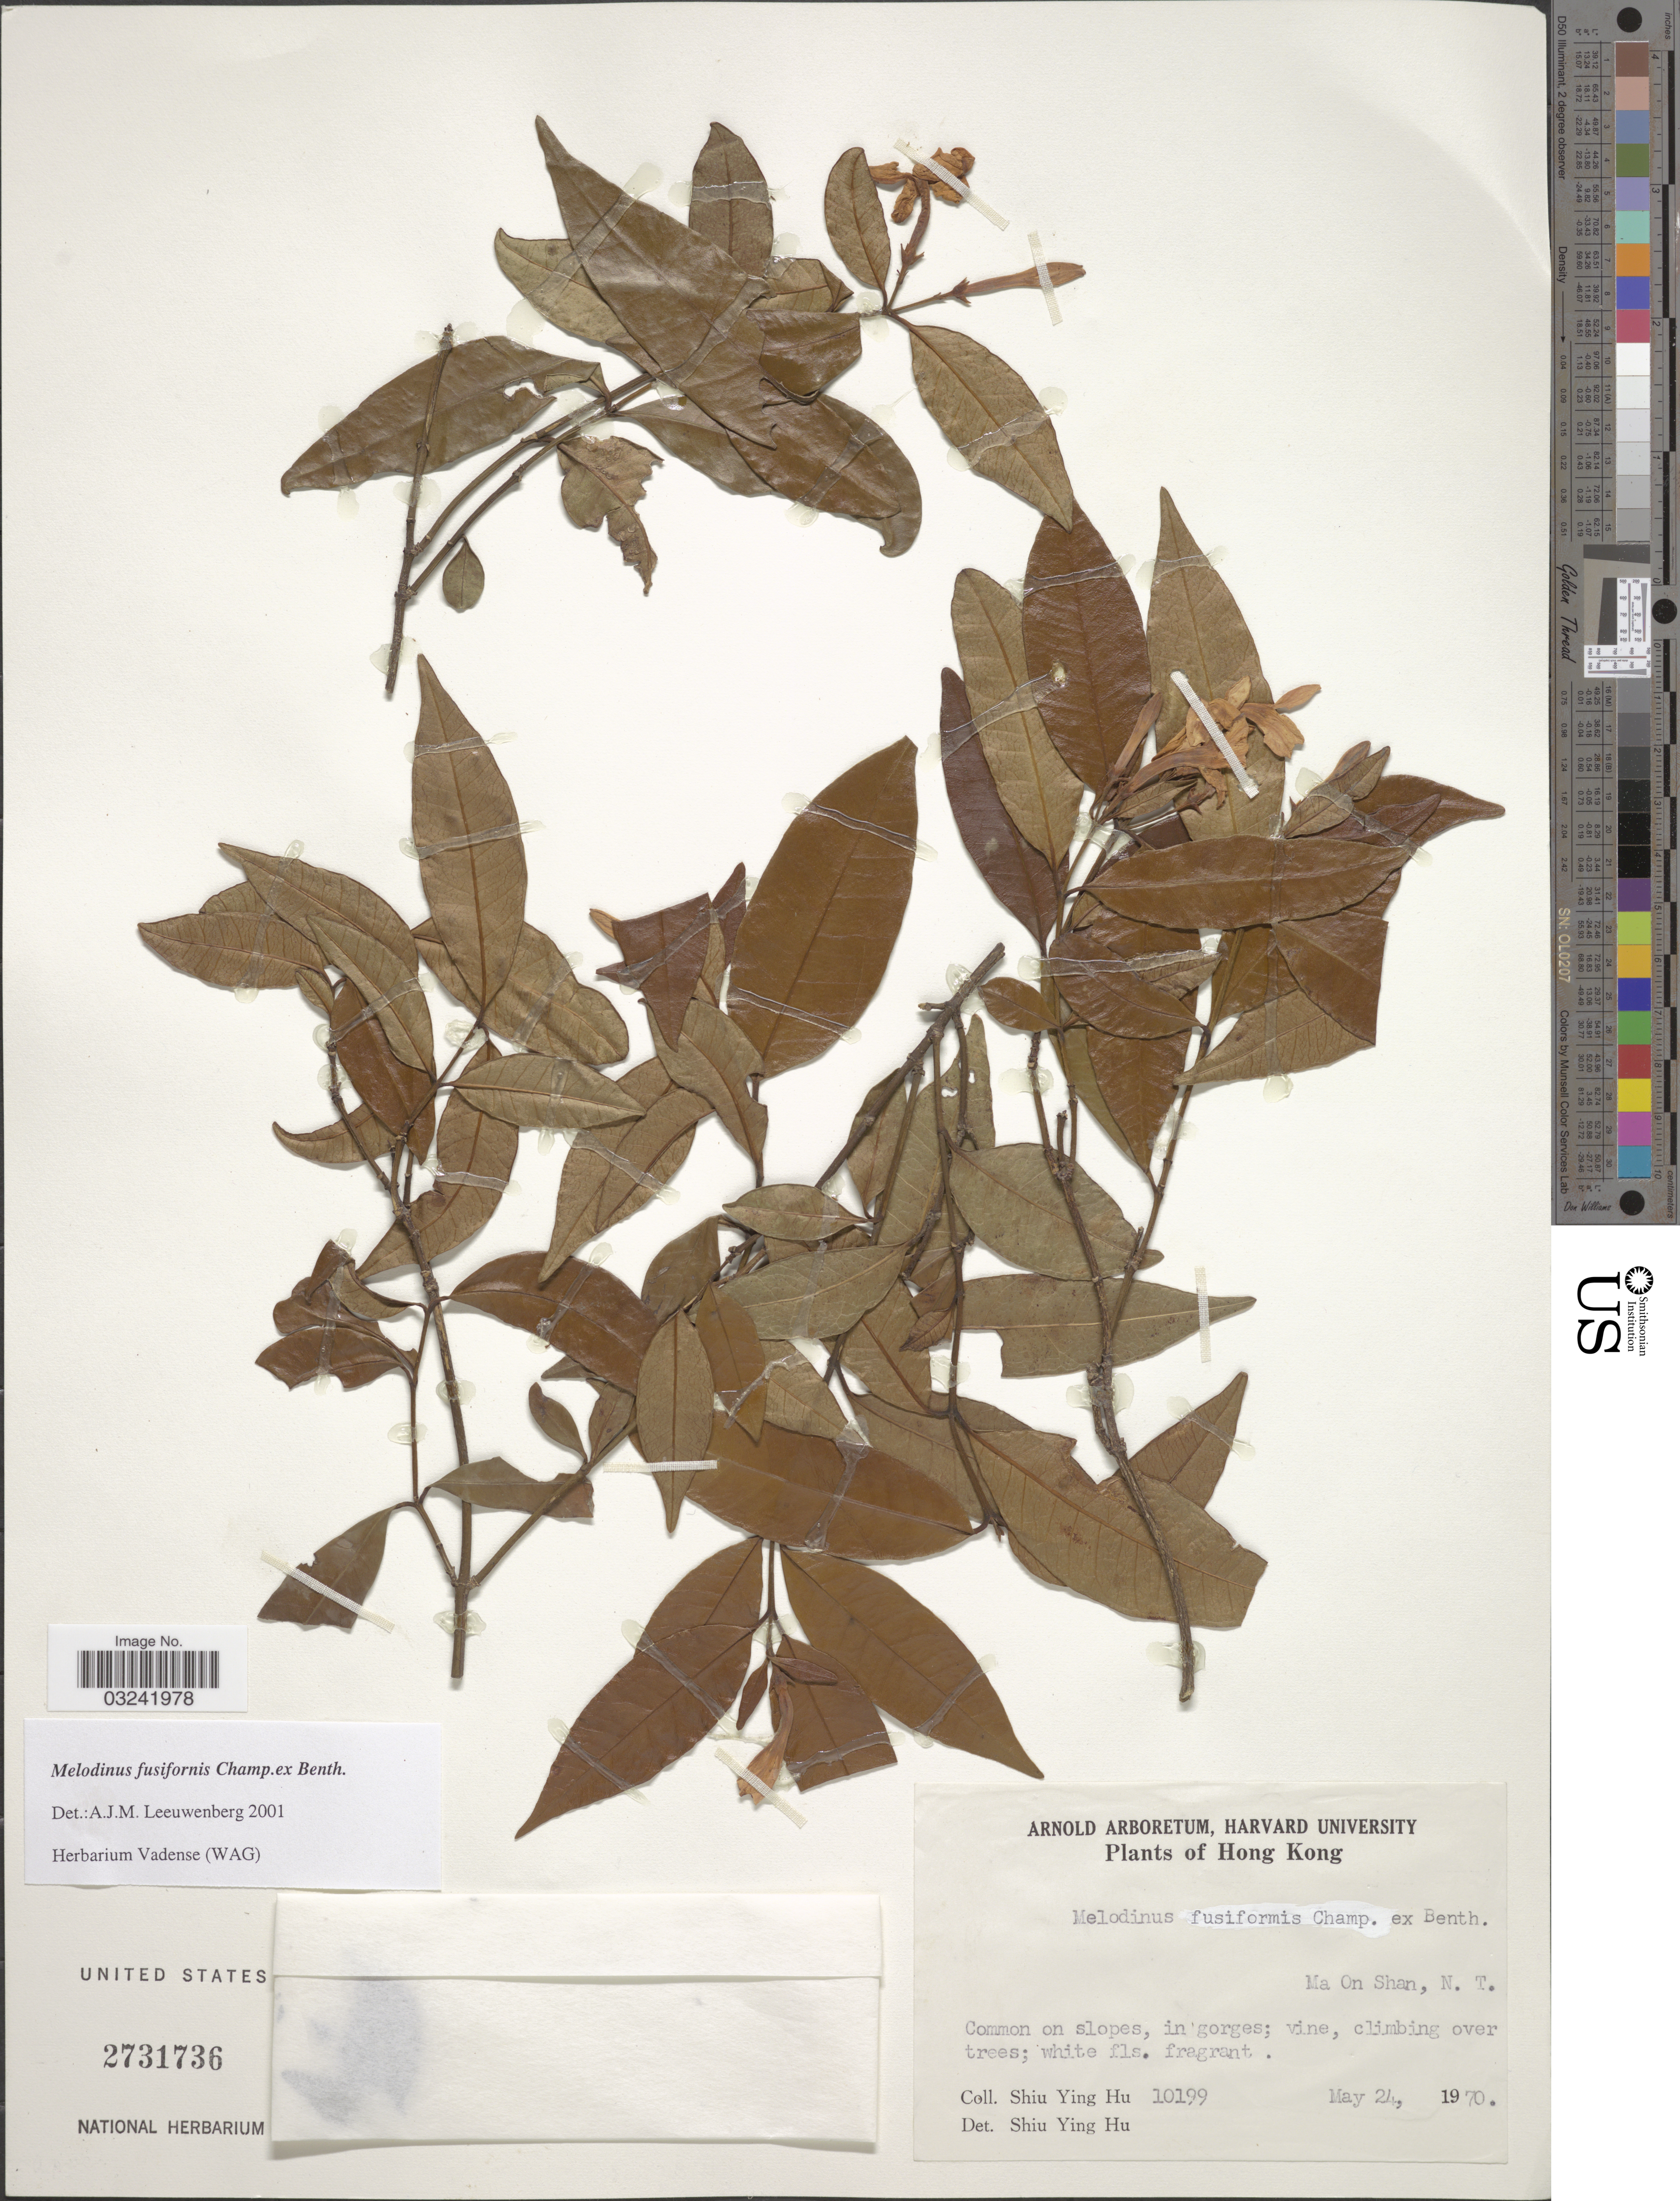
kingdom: Plantae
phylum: Tracheophyta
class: Magnoliopsida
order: Gentianales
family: Apocynaceae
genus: Melodinus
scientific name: Melodinus acutiflorus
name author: F. Muell.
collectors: S. Y. Hu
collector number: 10199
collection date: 1970-05-24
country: China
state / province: Hong Kong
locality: Hong Kong, Ma On Shan, N. T.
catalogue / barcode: US 2731736